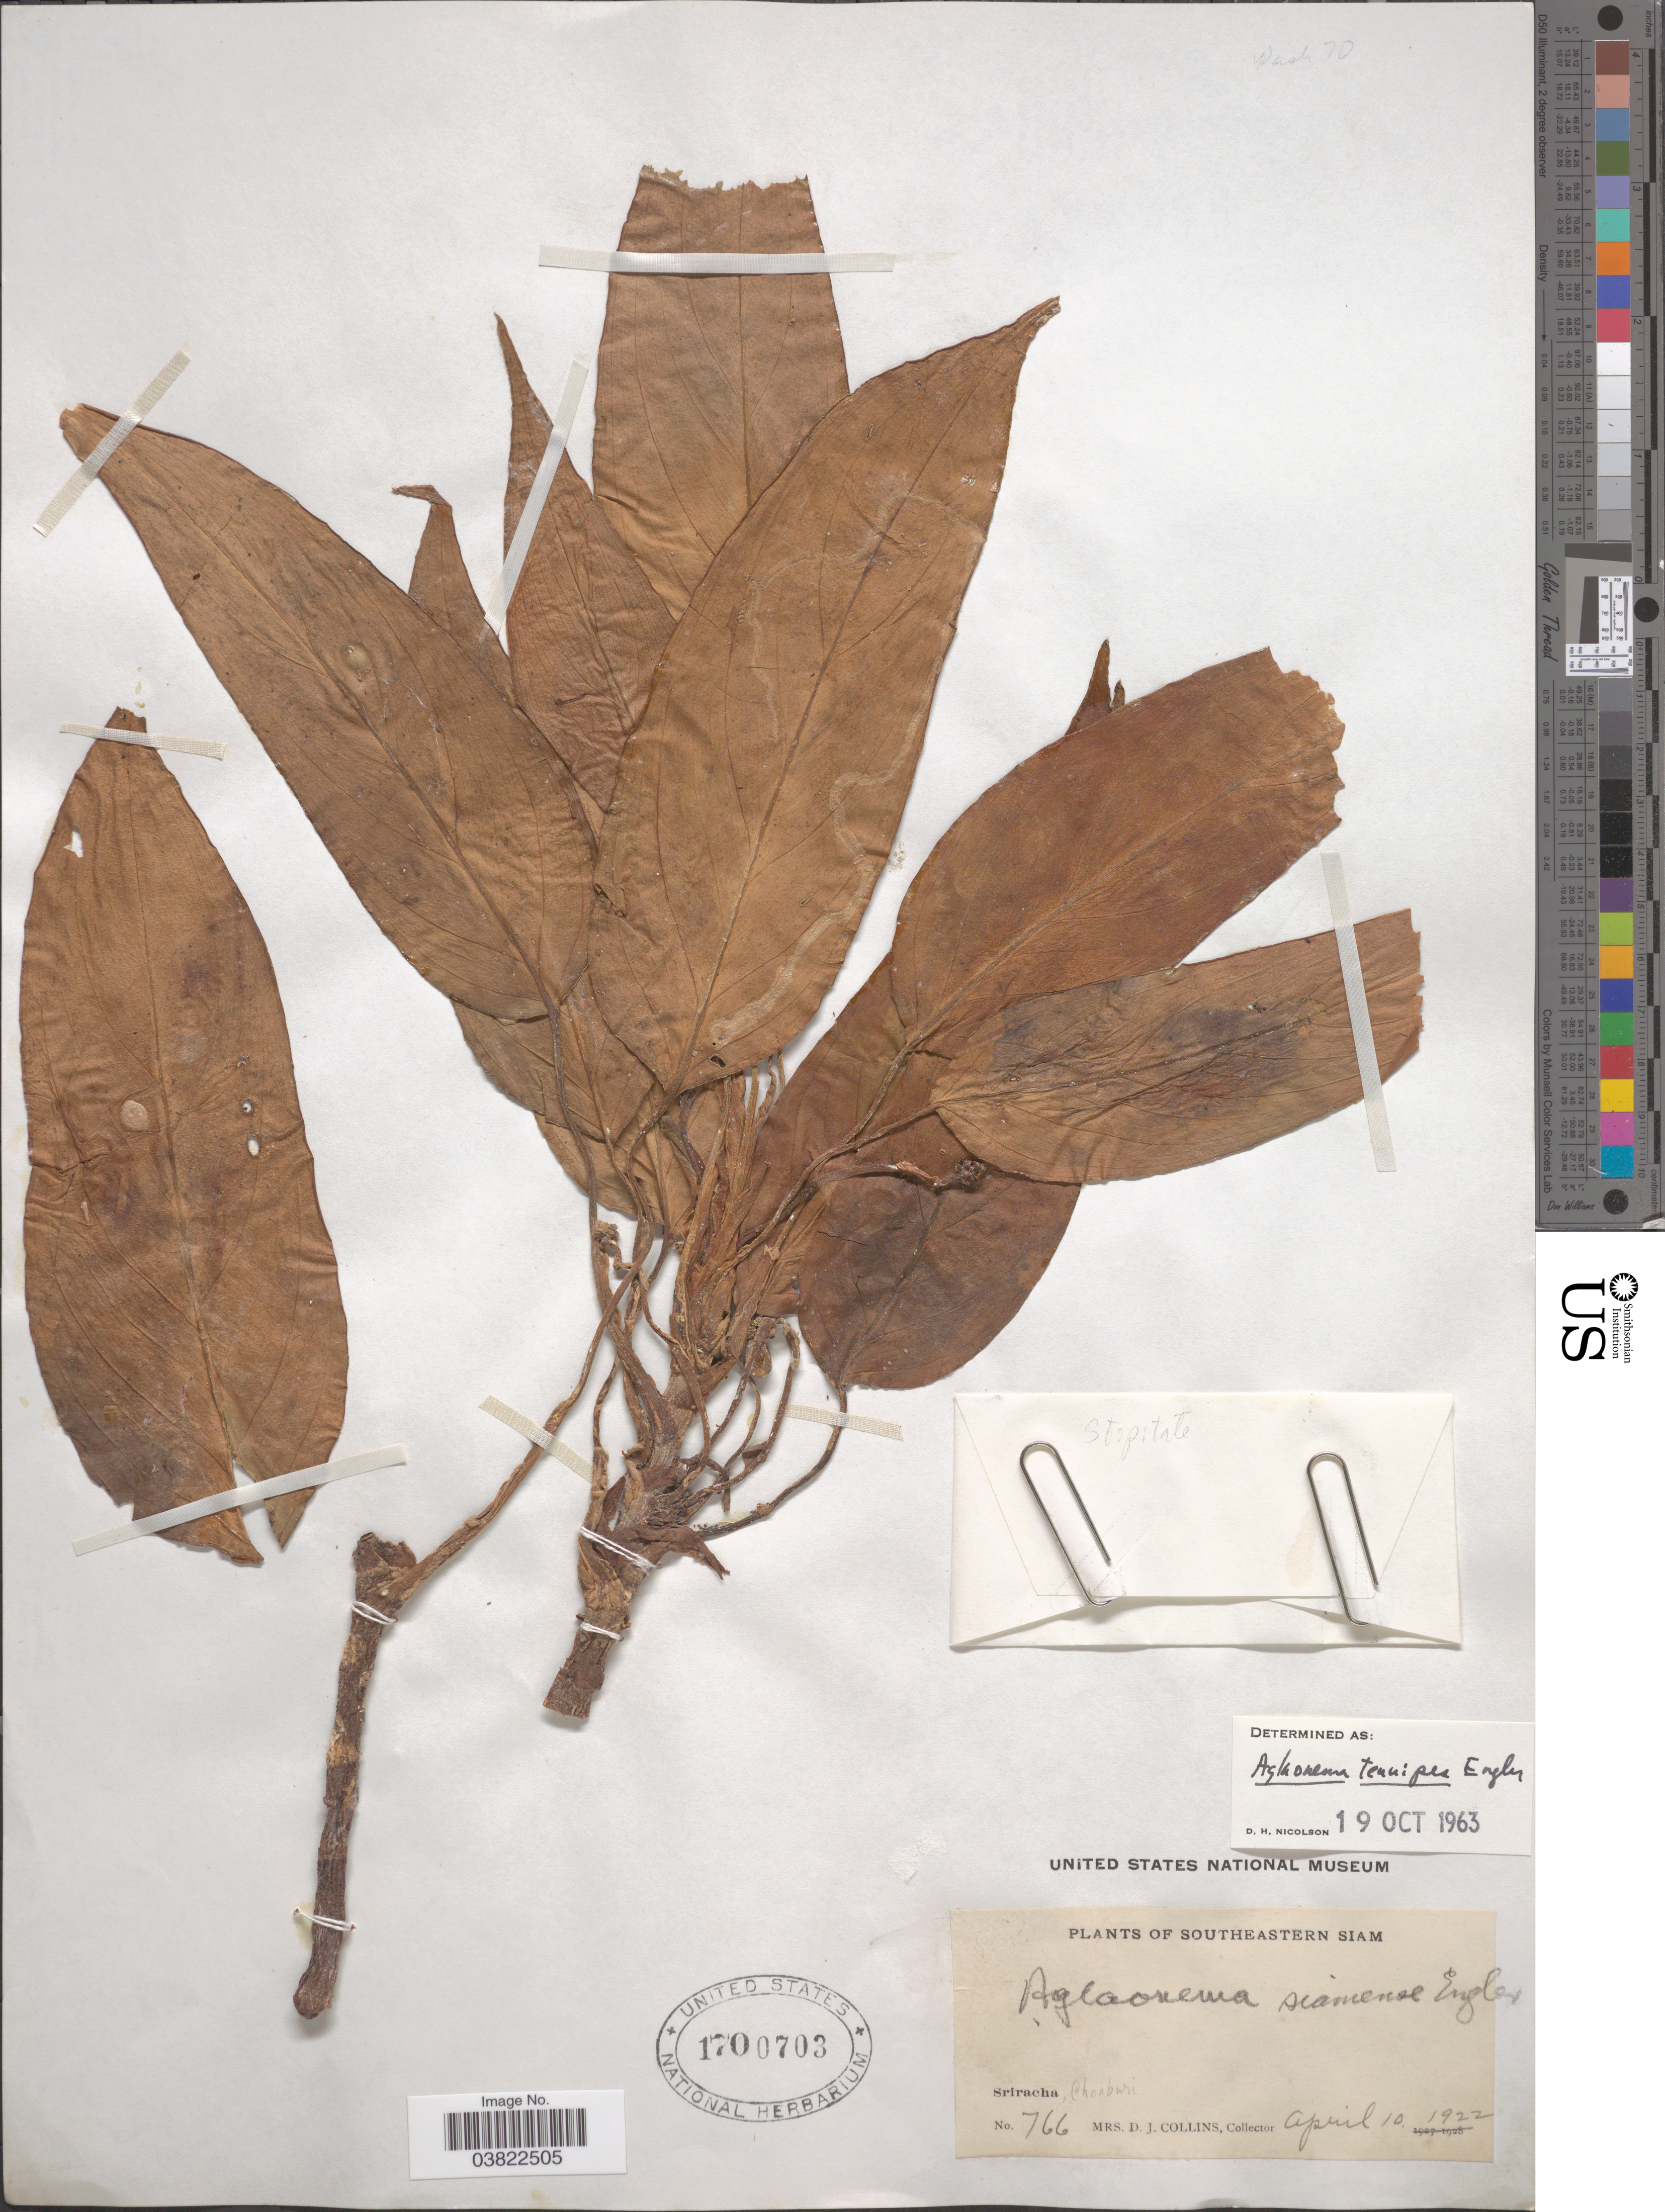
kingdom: Plantae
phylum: Tracheophyta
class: Liliopsida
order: Alismatales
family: Araceae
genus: Aglaonema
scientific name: Aglaonema tenuipes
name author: Engl.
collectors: Mrs. D. J. Collins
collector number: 766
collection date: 1922-04-10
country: Thailand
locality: Southeastern Siam. Sriracha, Chonburi.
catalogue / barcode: US 1700703